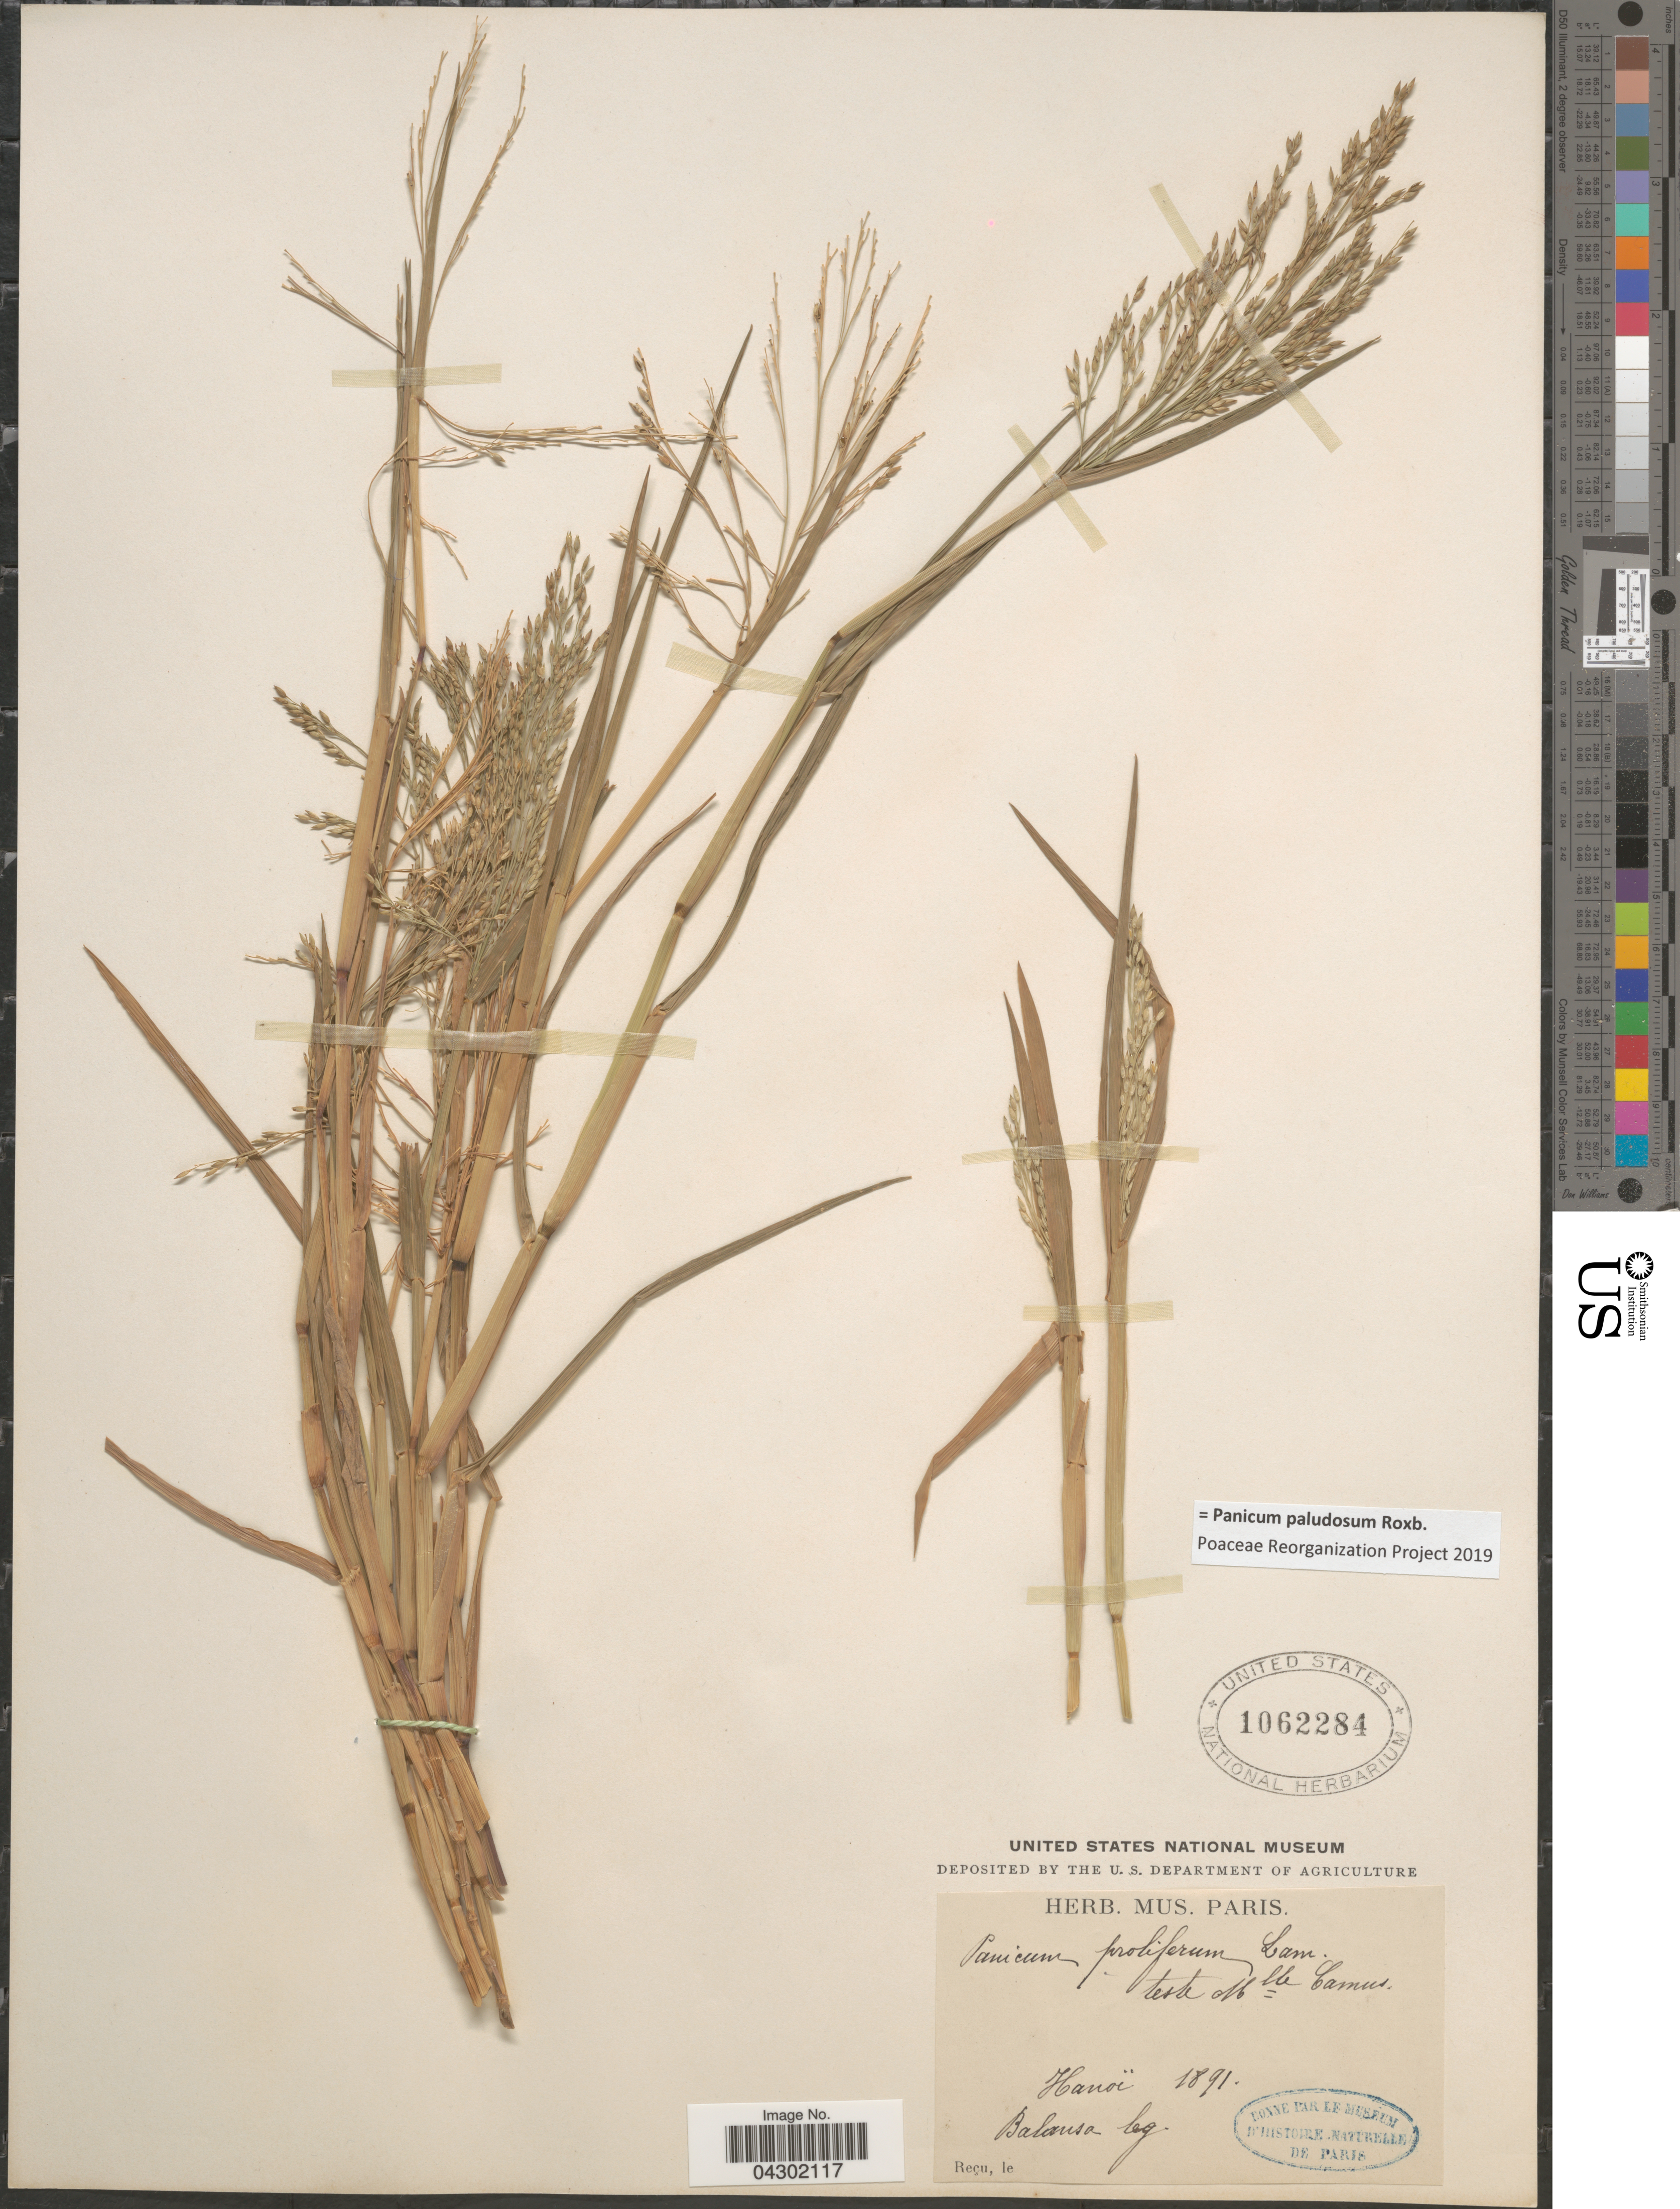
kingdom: Plantae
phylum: Tracheophyta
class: Liliopsida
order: Poales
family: Poaceae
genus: Panicum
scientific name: Panicum paludosum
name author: Roxb.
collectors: -. Balansa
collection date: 1891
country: Vietnam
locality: Hanoï.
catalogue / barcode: US 1062284